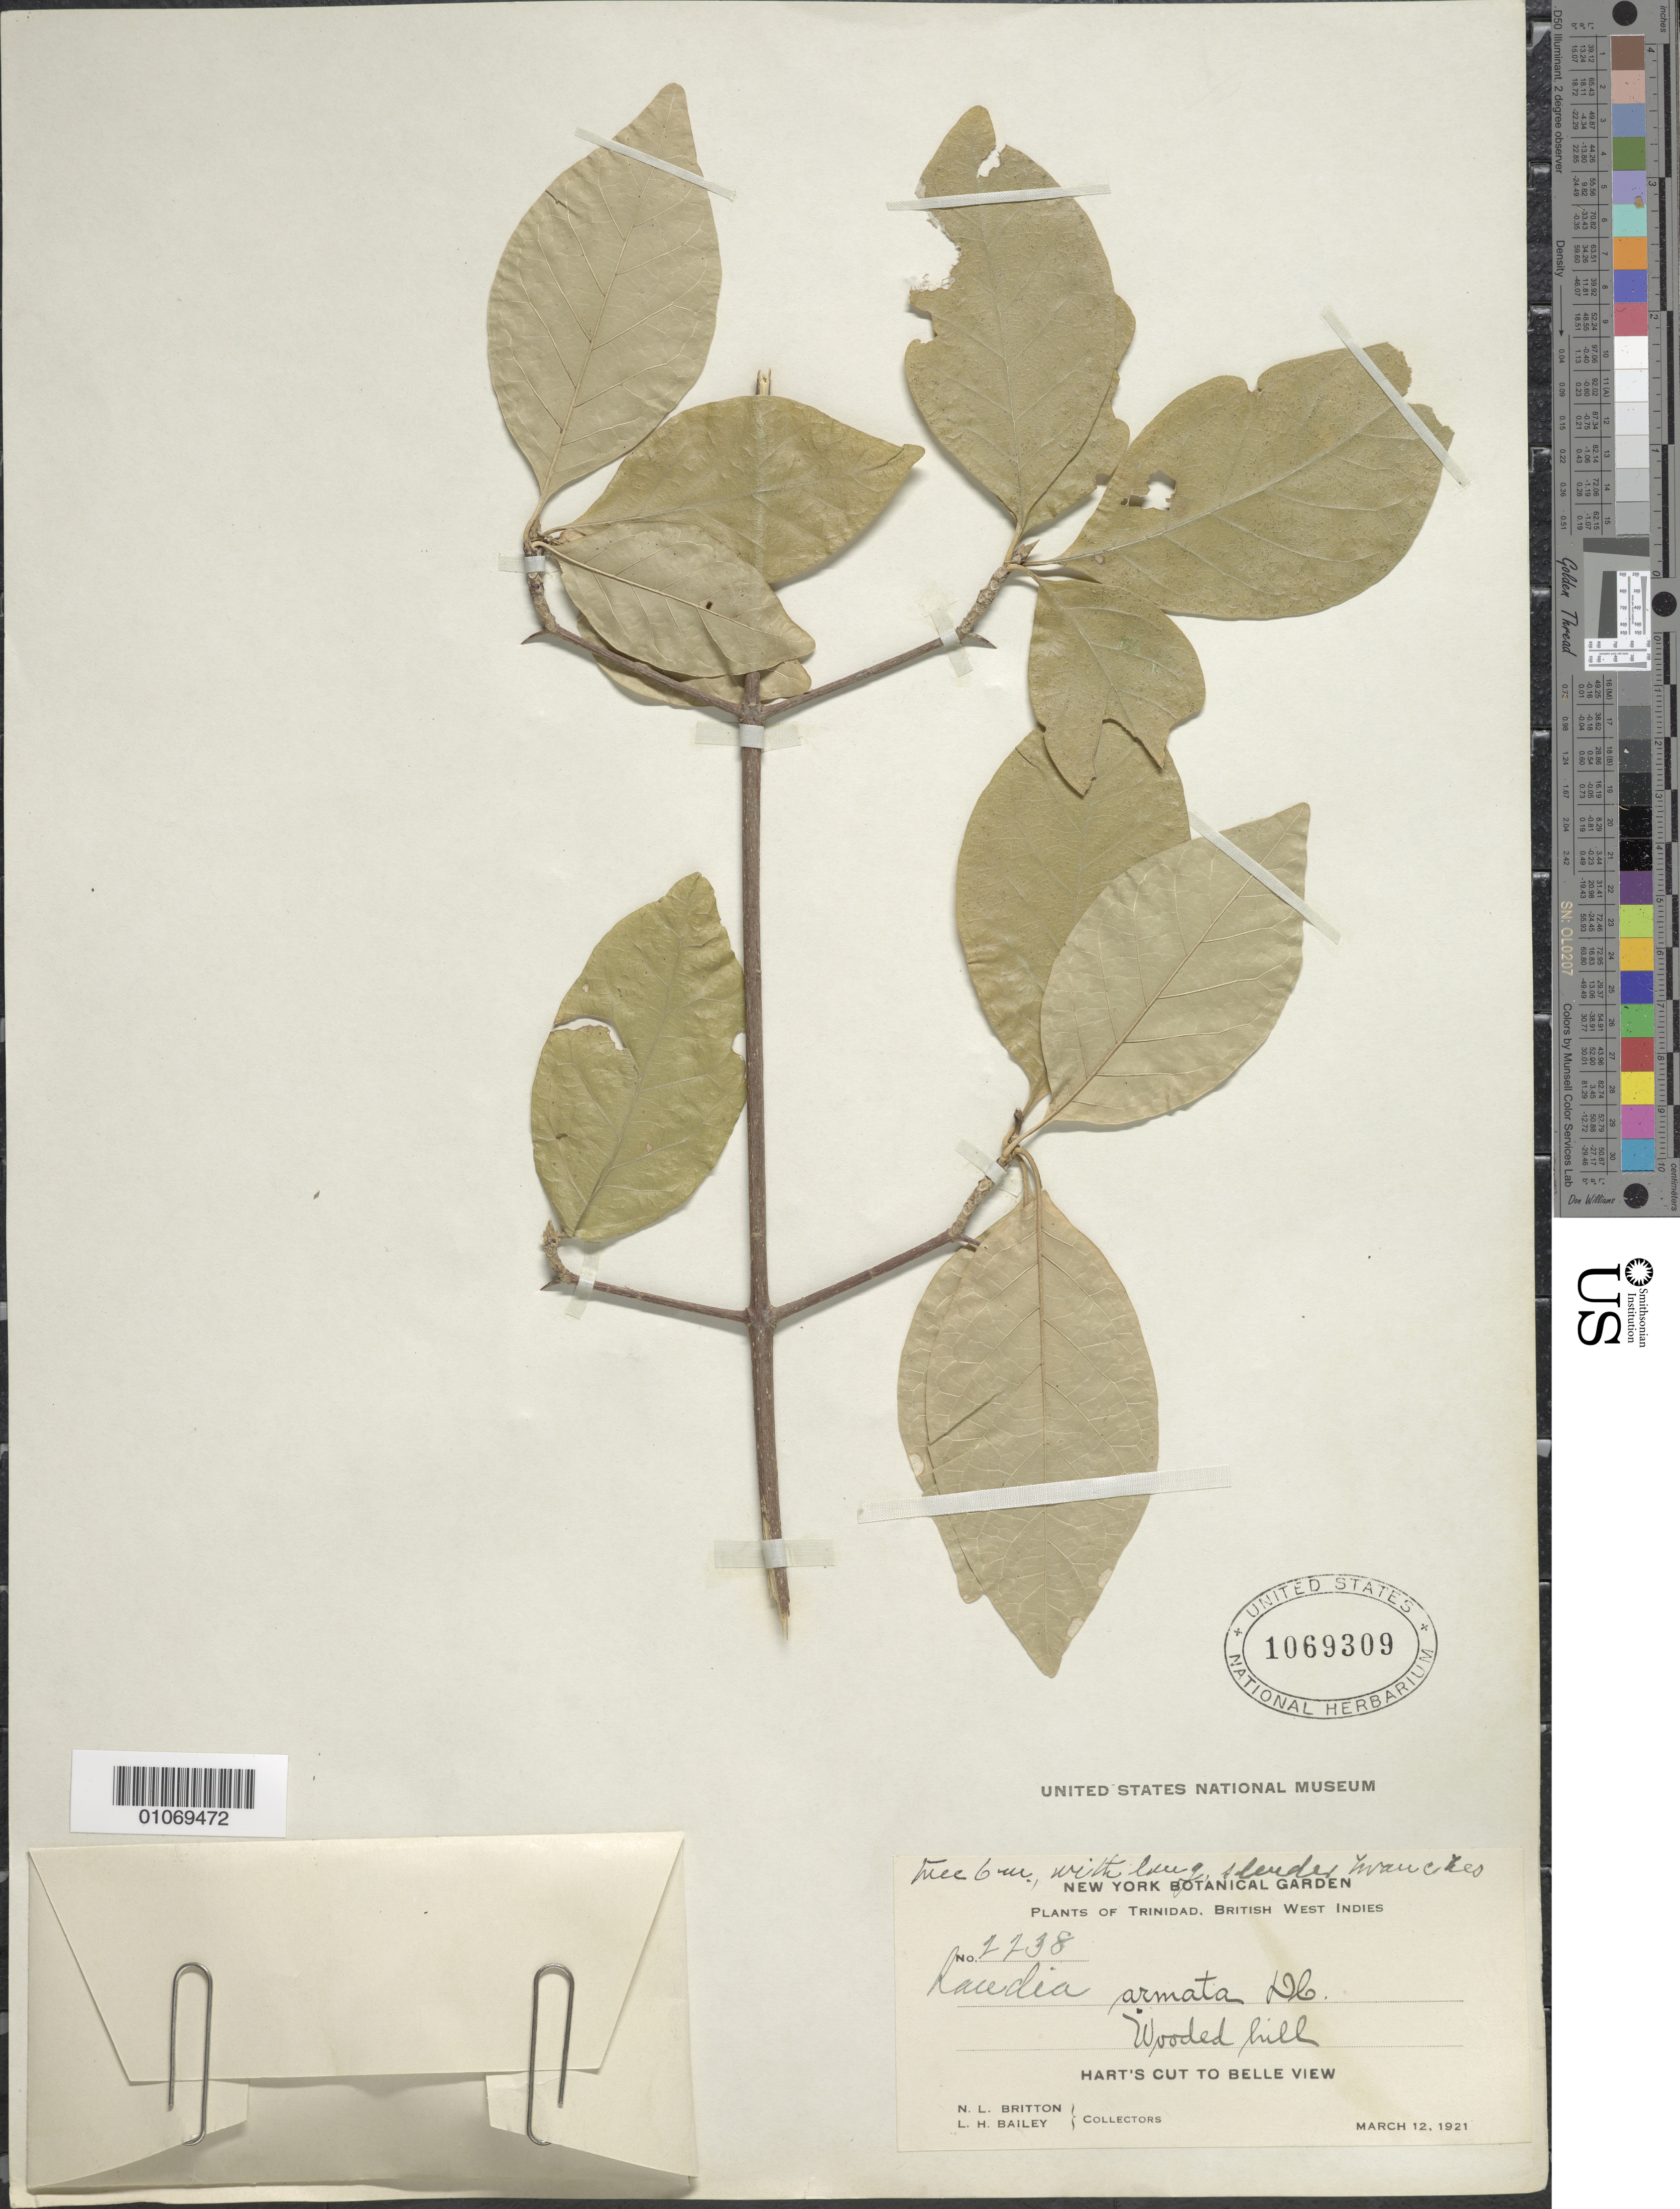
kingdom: Plantae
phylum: Tracheophyta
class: Magnoliopsida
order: Gentianales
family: Rubiaceae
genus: Randia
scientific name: Randia armata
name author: (Sw.) DC.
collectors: N. Britton & L. H. Bailey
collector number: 2238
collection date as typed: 12 Mar 1921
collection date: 1921-03-12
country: Trinidad and Tobago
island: Trinidad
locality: Hart's Cut to Belle View. Wooded hill.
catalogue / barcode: US 1069309